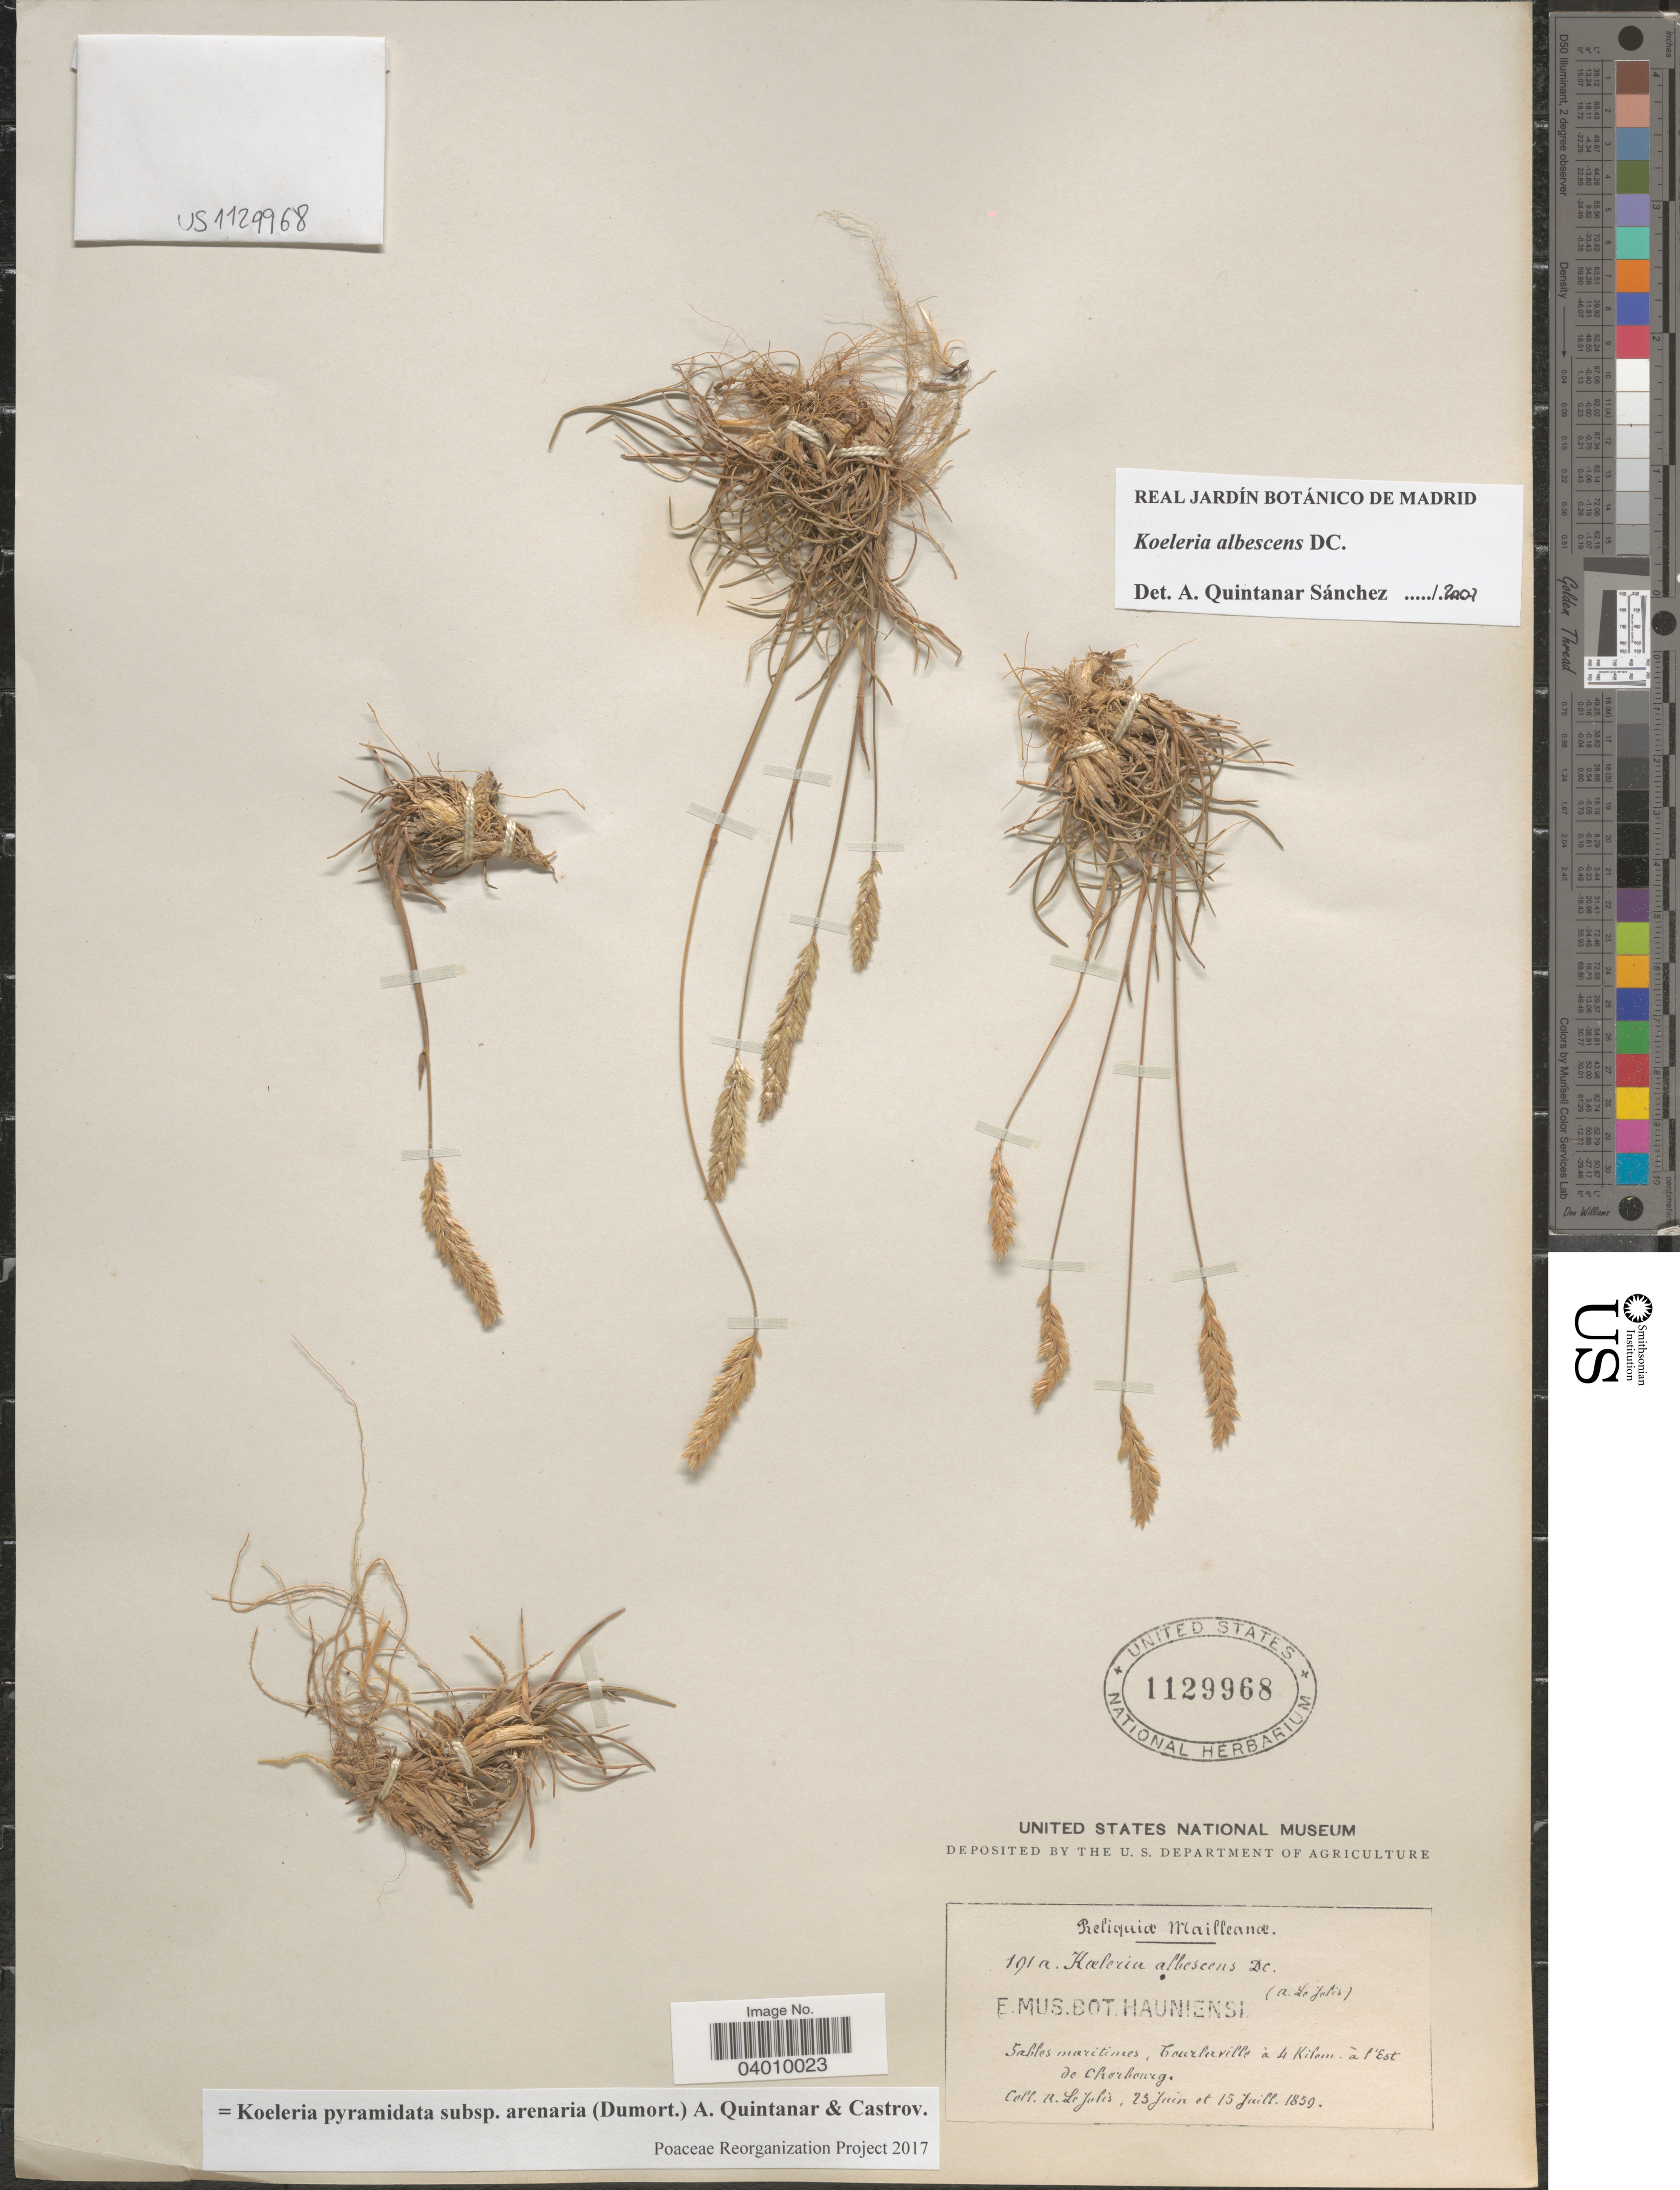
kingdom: Plantae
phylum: Tracheophyta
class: Liliopsida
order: Poales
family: Poaceae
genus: Koeleria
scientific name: Koeleria pyramidata subsp. arenaria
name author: (Dumort.) Castrov. & Quintanar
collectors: A. F. Le Jolis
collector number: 191a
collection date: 1859-06-25/1859-07-15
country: France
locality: Sables maritimes, Tourlaville à 4 Kilom. à l'Est de Charbourg.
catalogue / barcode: US 1129968